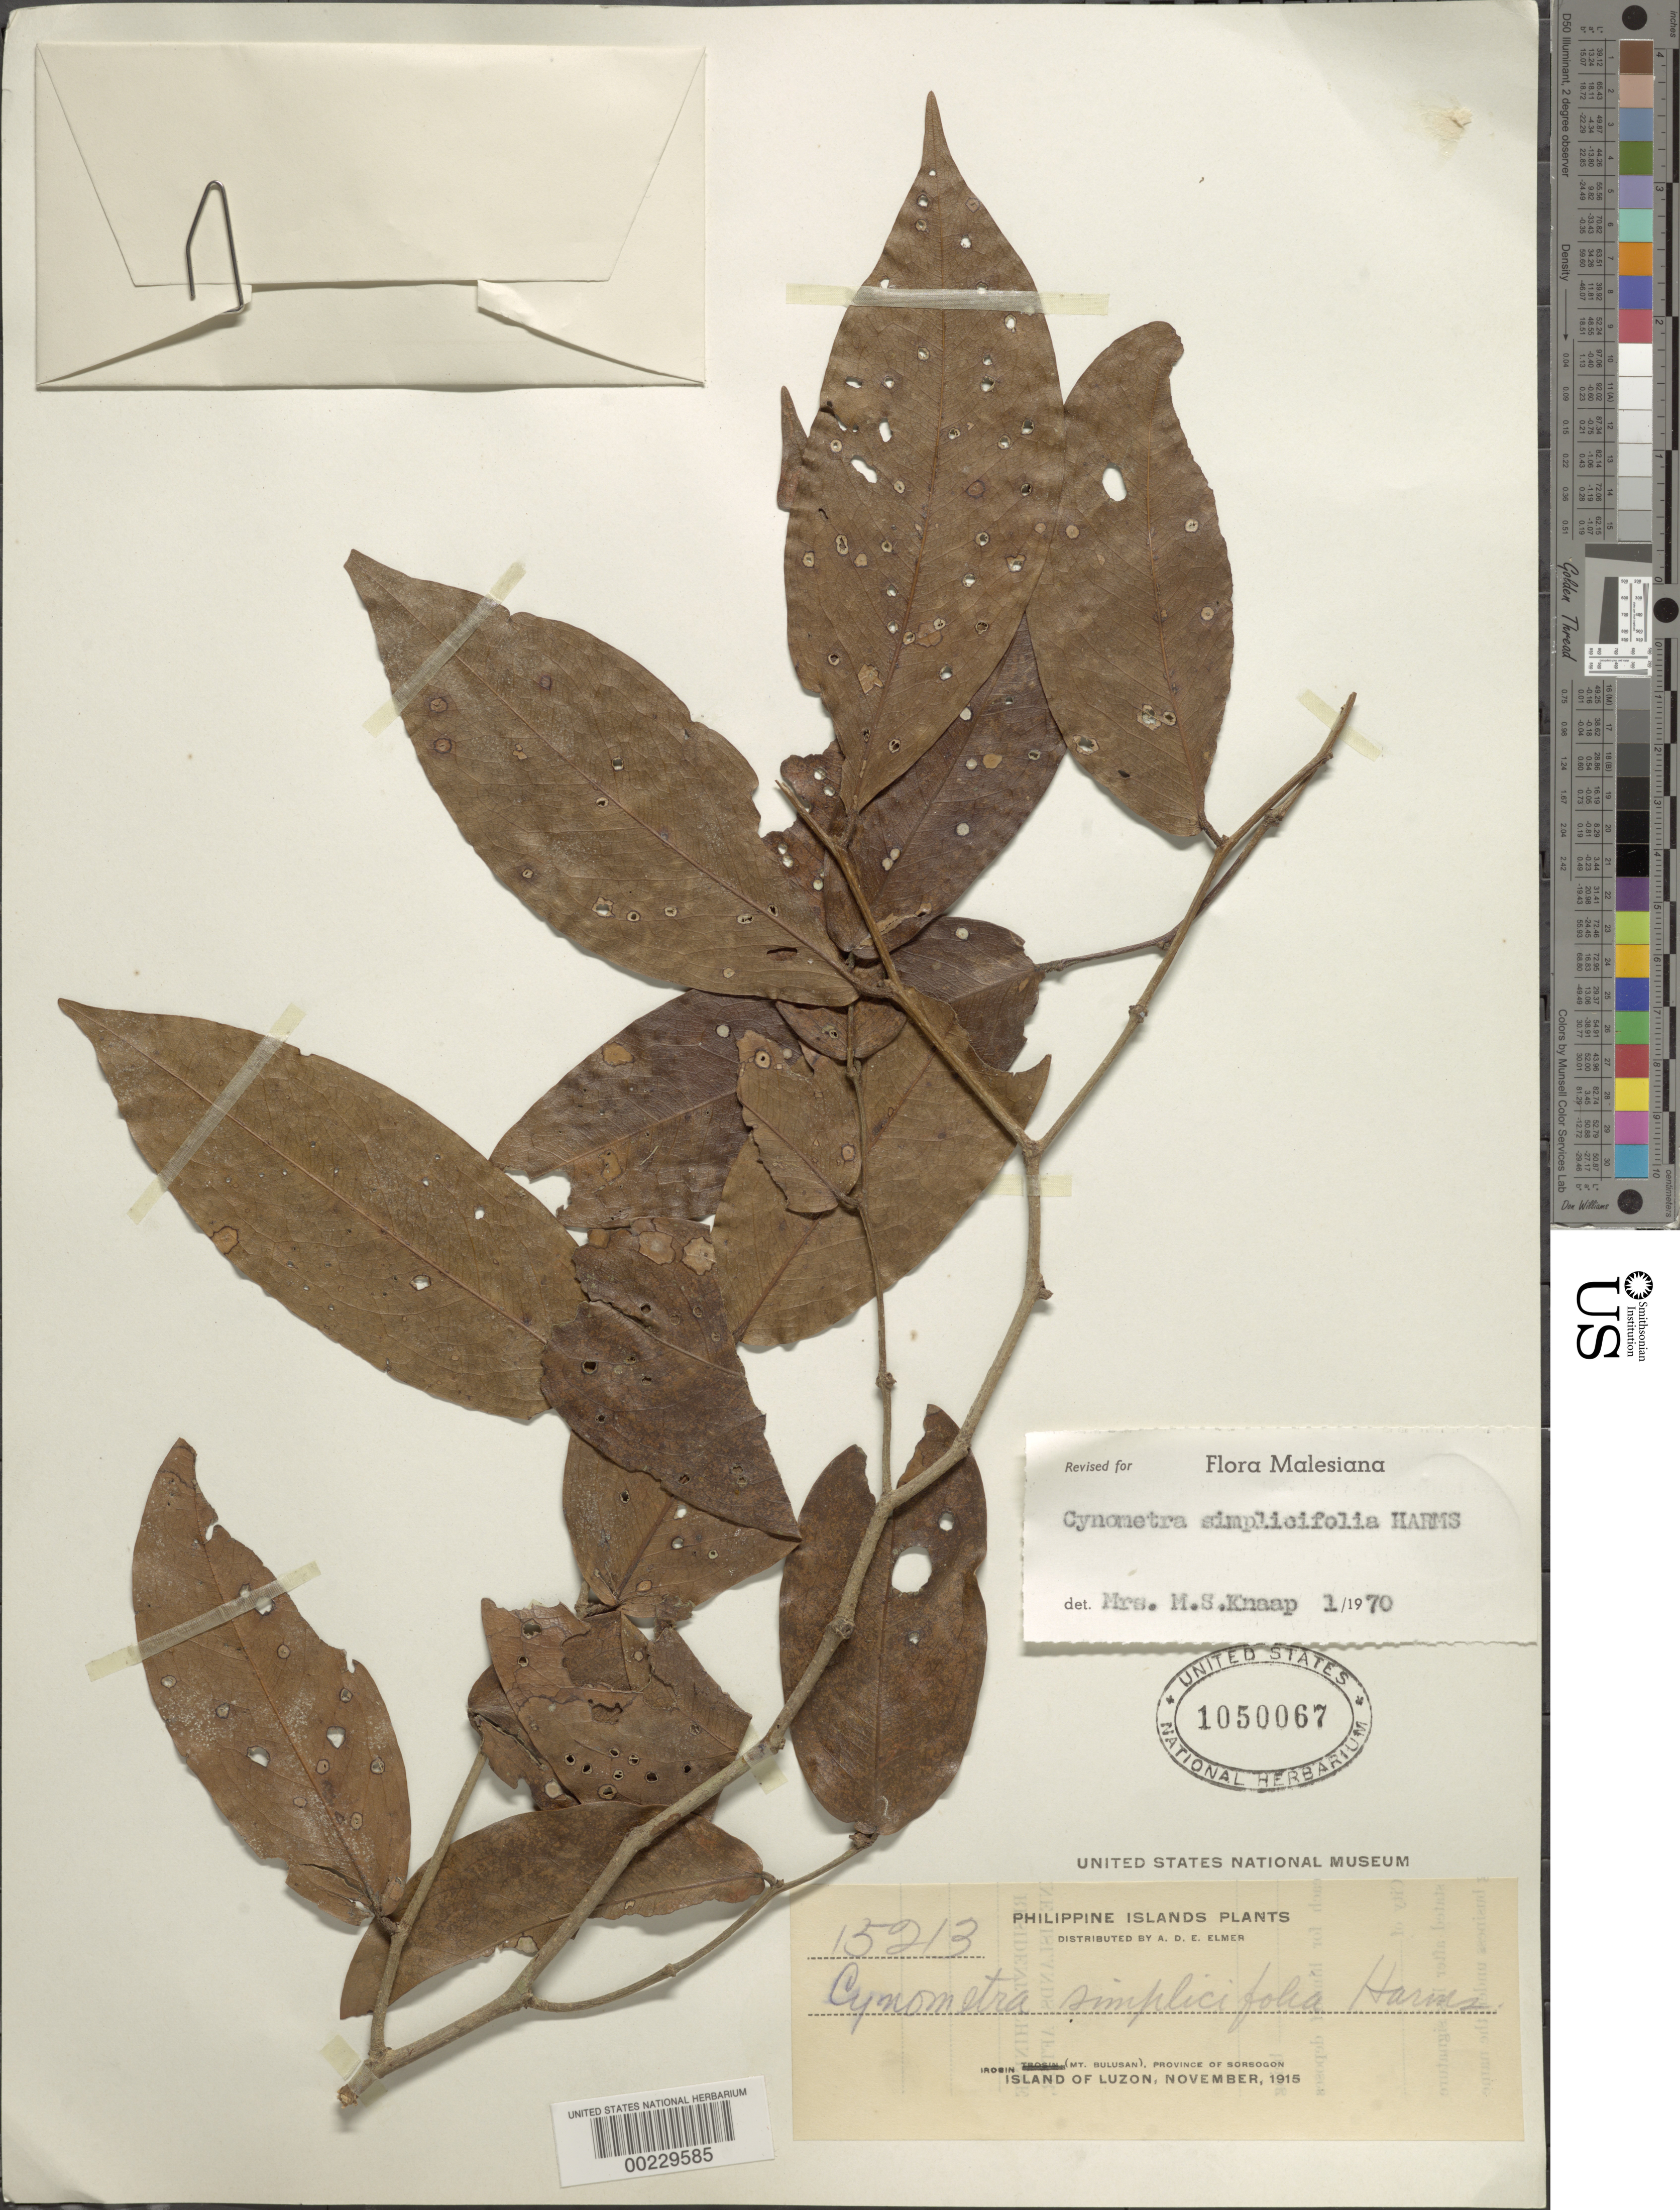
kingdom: Plantae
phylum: Tracheophyta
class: Magnoliopsida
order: Fabales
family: Fabaceae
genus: Cynometra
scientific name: Cynometra simplicifolia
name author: Harms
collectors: A. D. E. Elmer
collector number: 15213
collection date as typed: Nov 1915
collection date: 1915-11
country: Philippines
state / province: Bicol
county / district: Sorsogon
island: Luzon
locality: Irosin (Mt. Bulusan)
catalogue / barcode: US 1050067